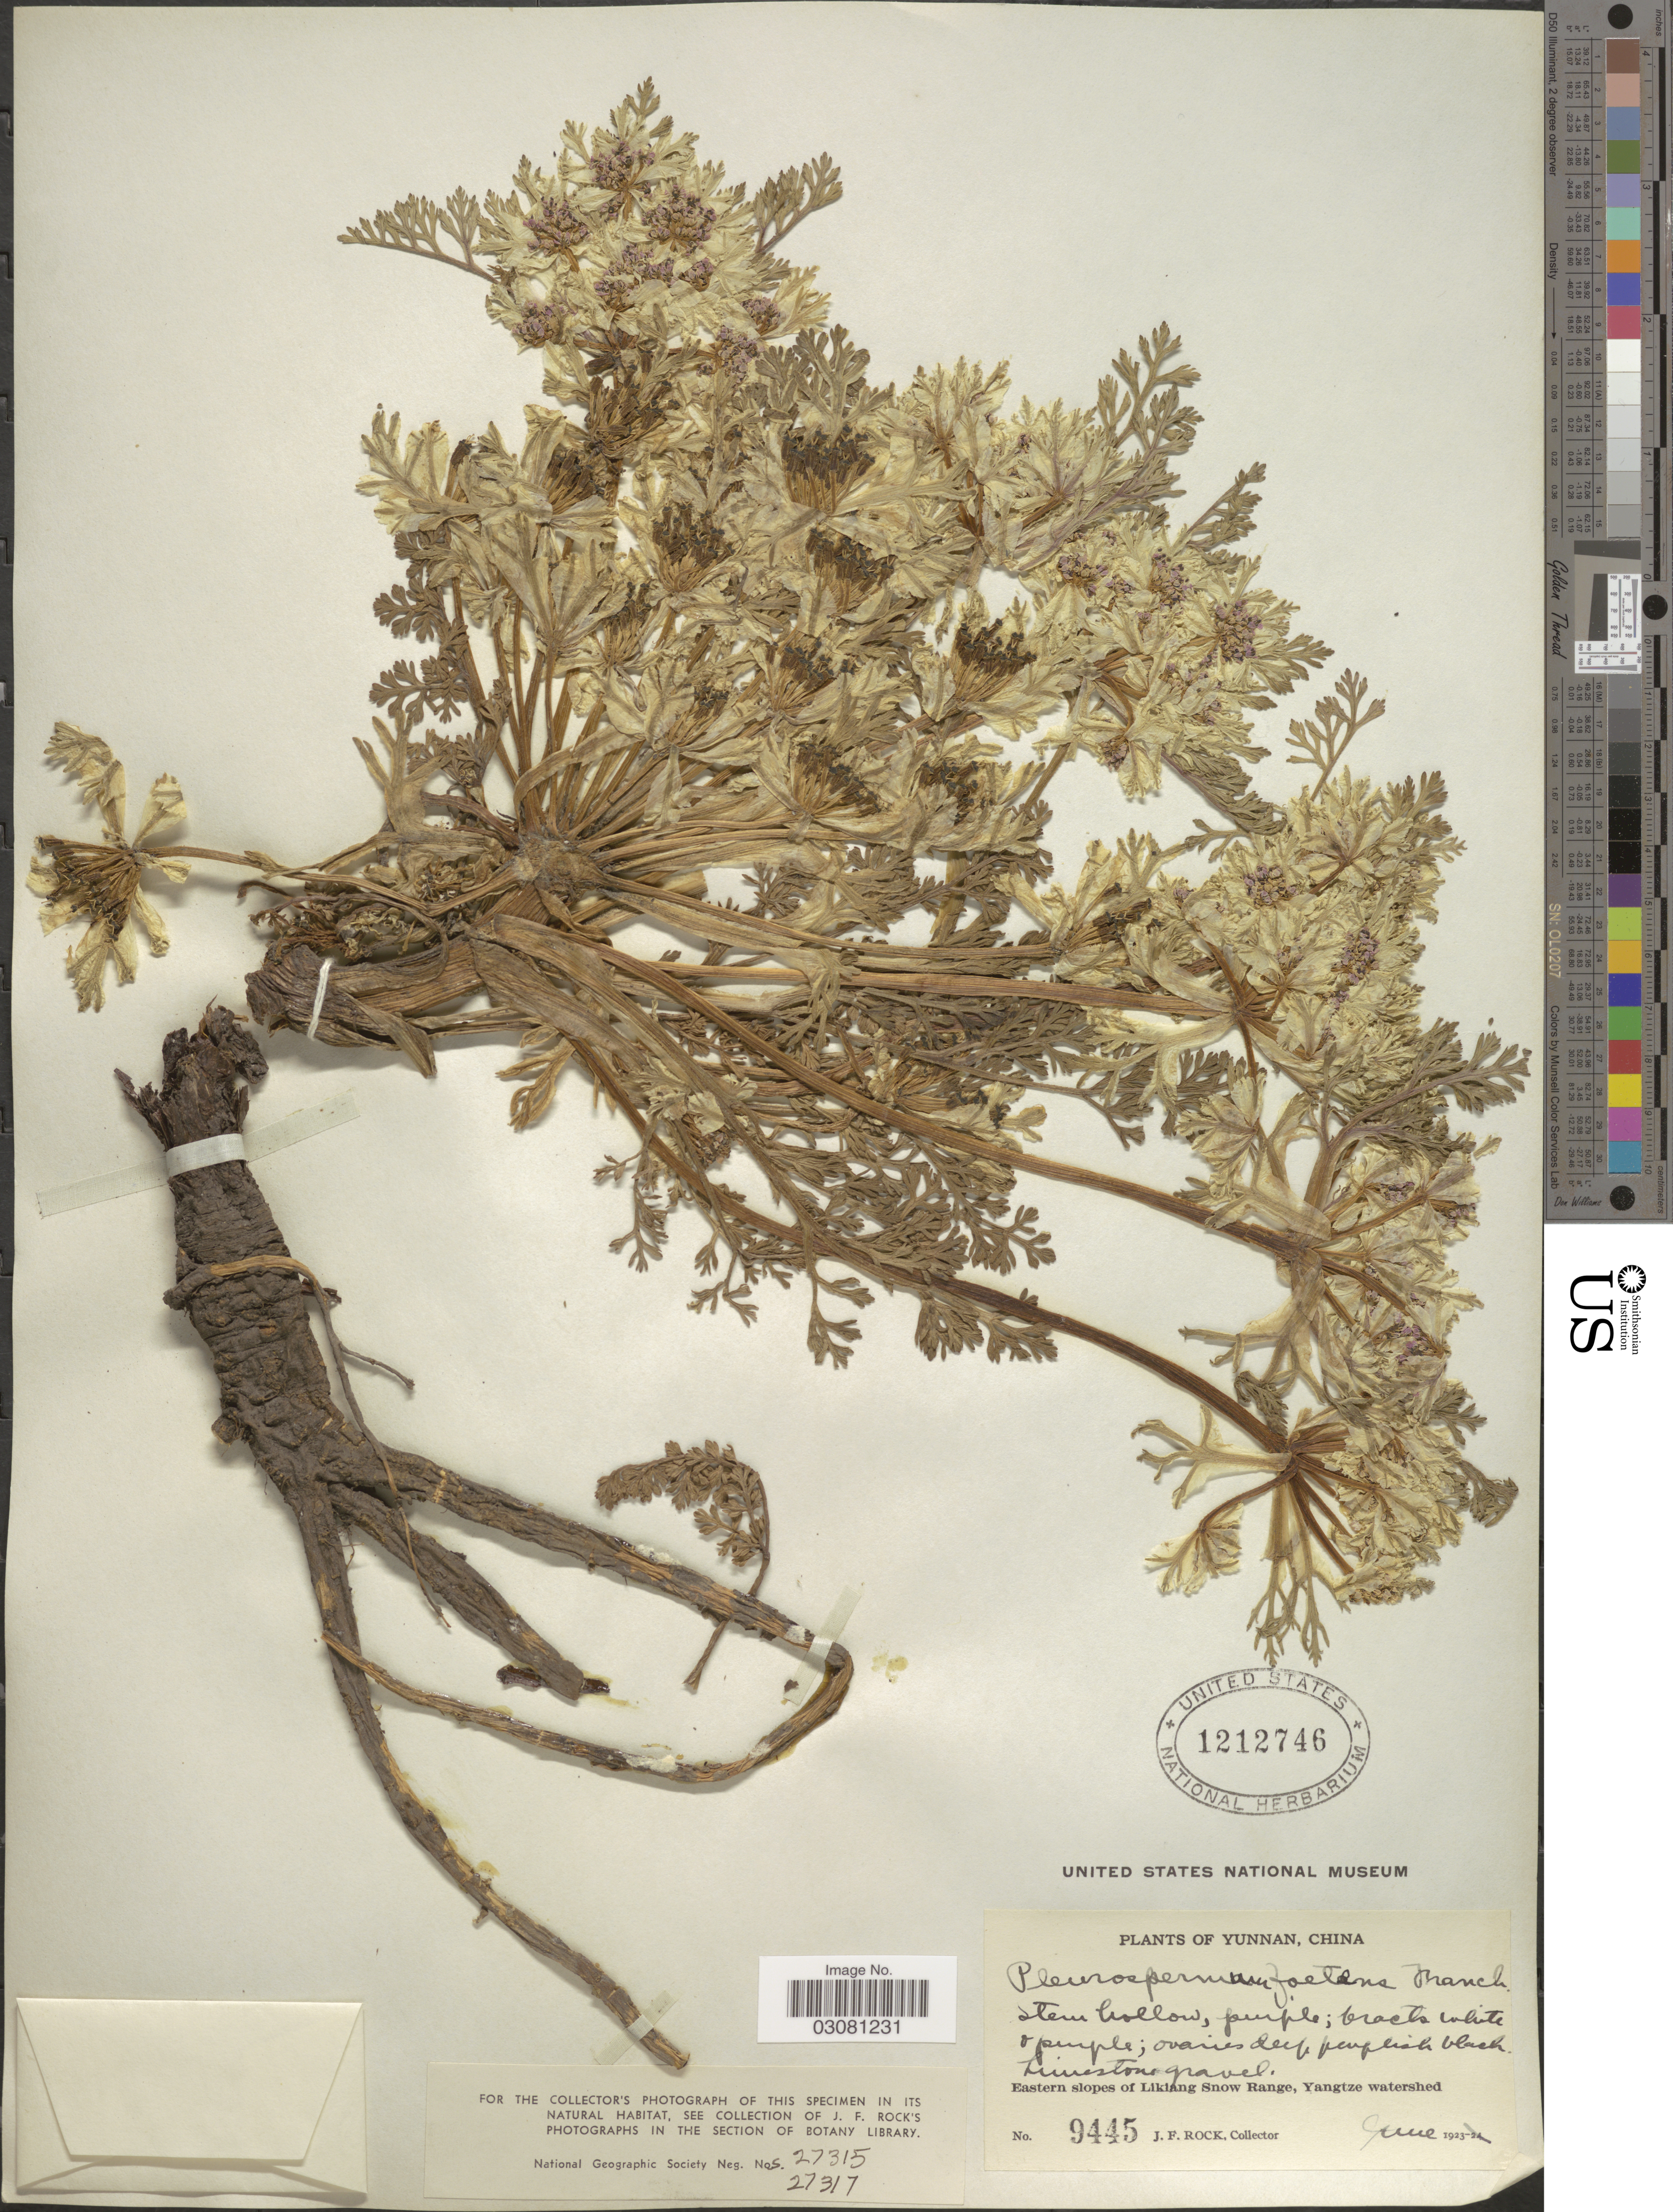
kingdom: Plantae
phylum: Tracheophyta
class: Magnoliopsida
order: Apiales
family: Apiaceae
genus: Pleurospermum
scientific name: Pleurospermum foetens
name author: Franch.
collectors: J. Rock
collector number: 9445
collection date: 1923-06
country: China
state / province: Yunnan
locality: Eastern slopes of Likiang Snow Range, Yangtze watershed.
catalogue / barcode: US 1212746